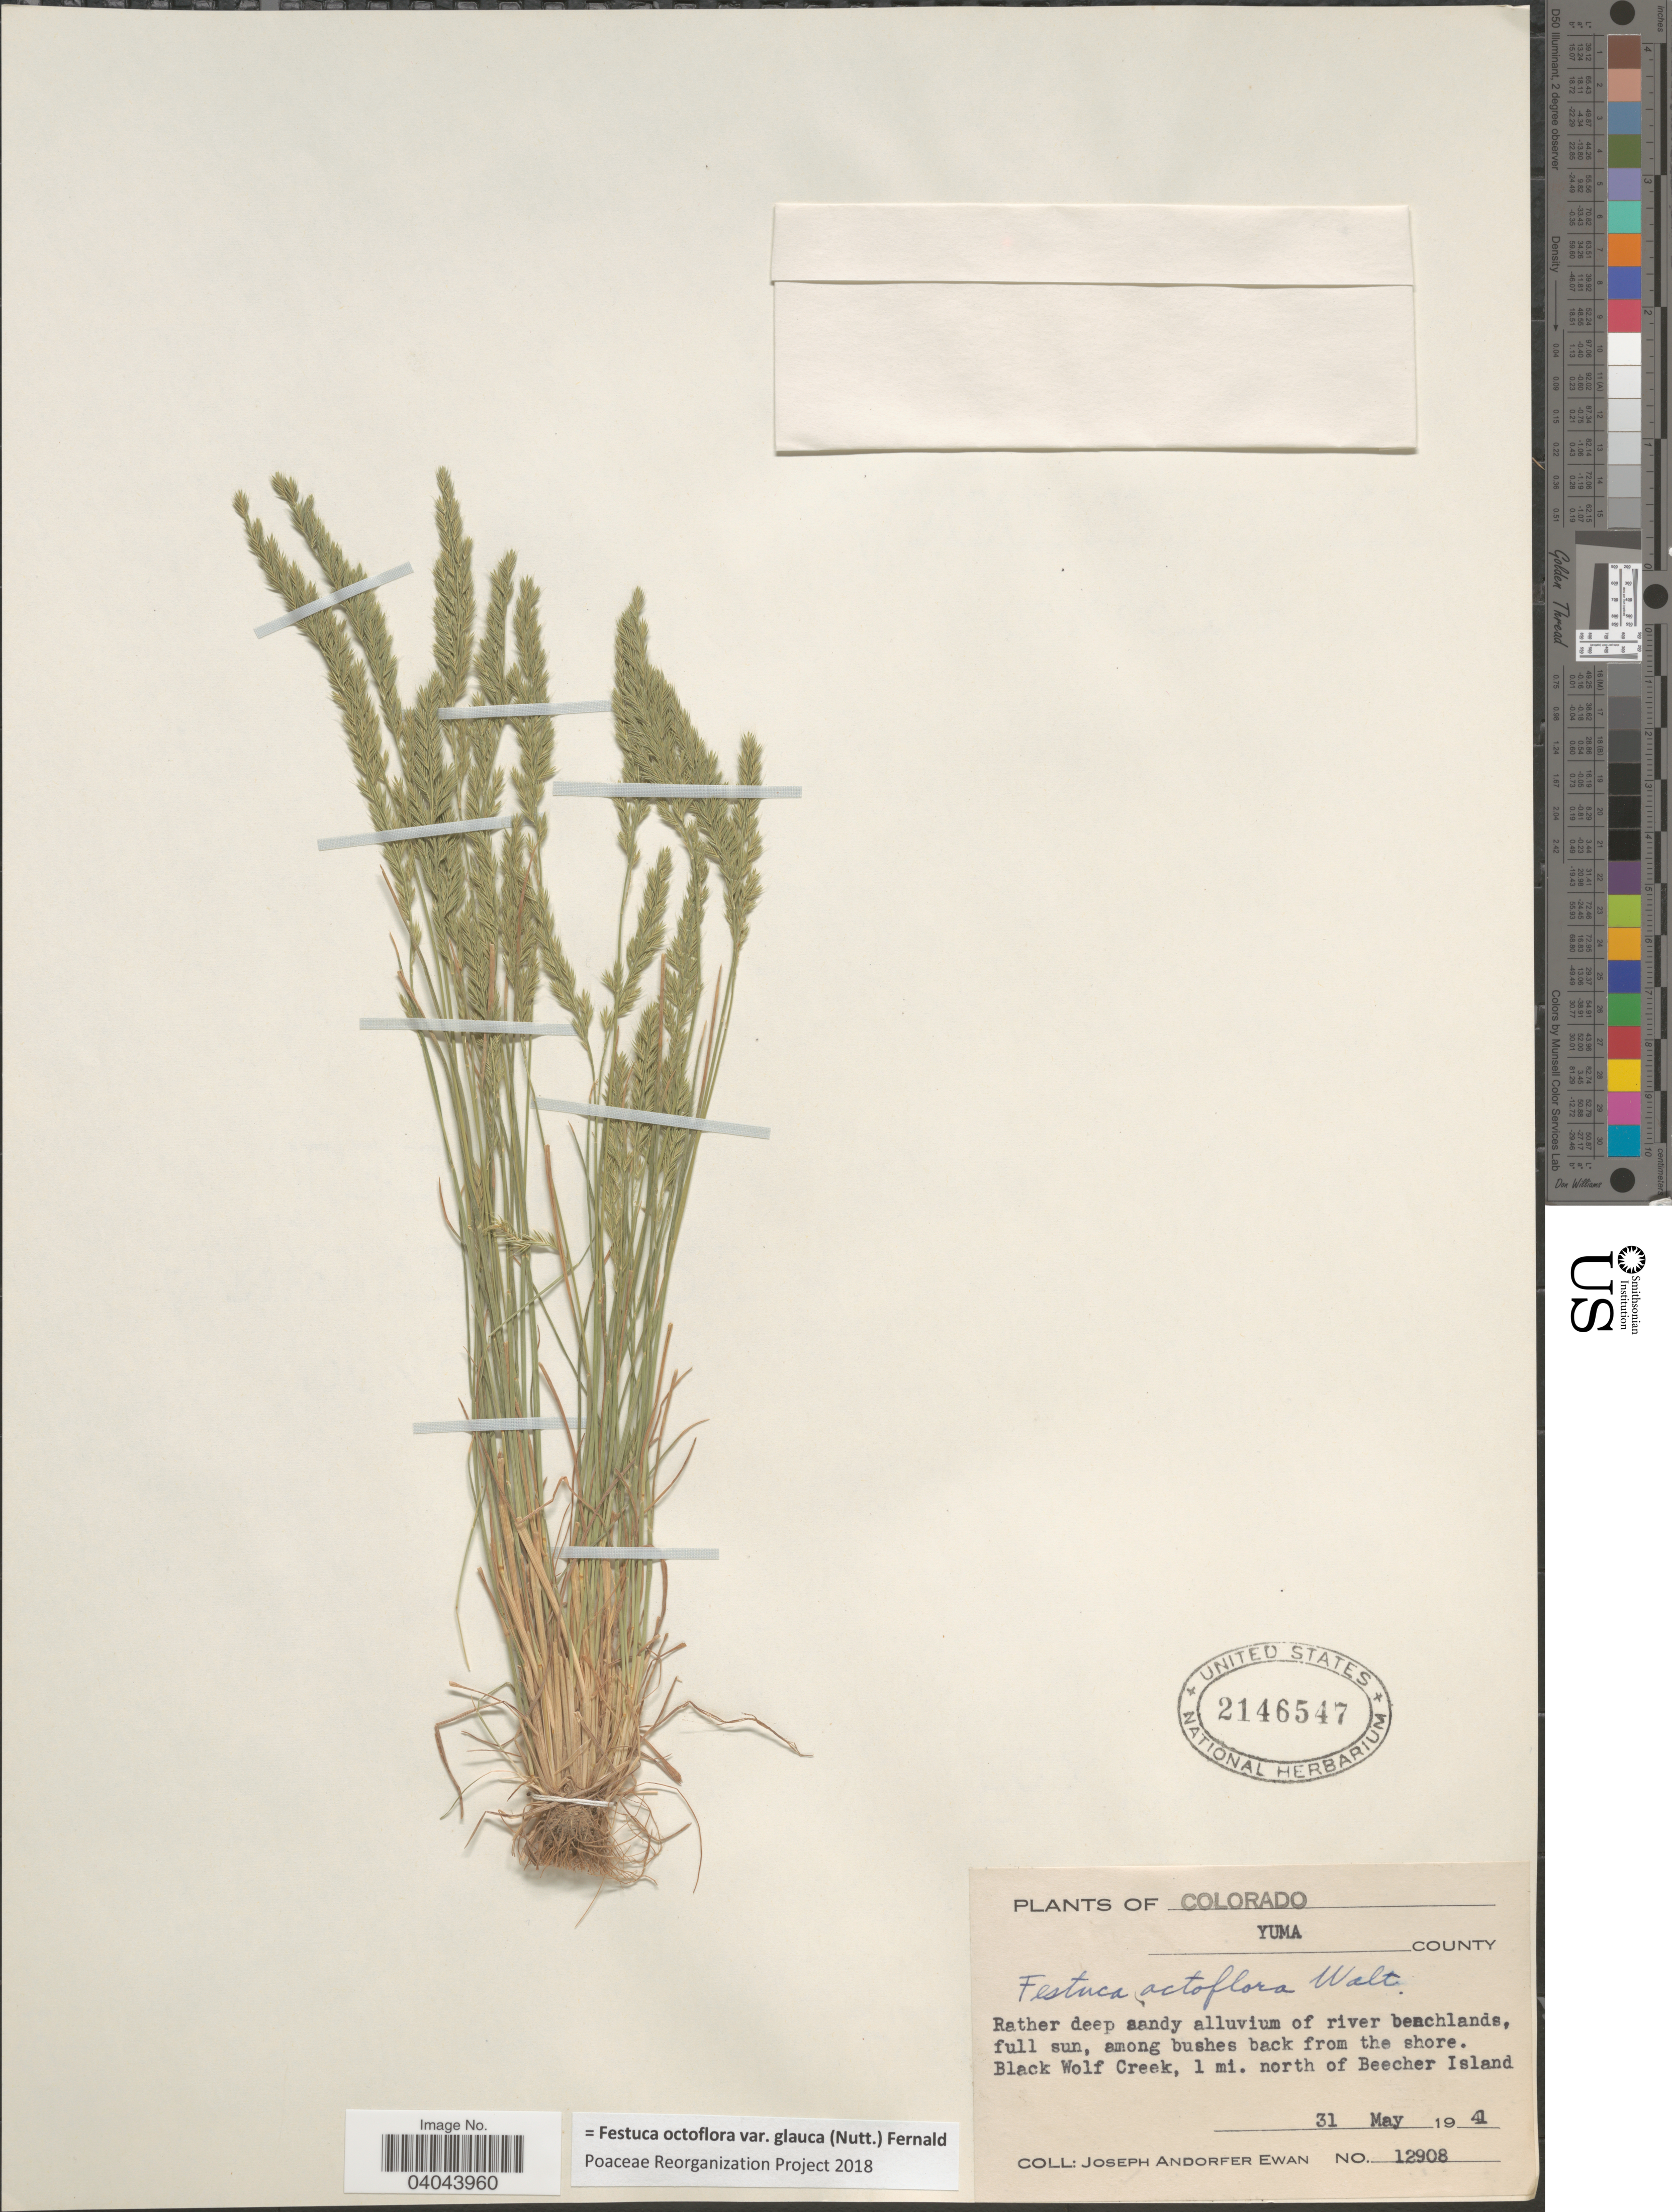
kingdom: Plantae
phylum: Tracheophyta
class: Liliopsida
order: Poales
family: Poaceae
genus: Festuca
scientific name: Festuca octoflora var. glauca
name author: (Nutt.) Fernald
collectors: J. A. Ewan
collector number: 12908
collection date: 1941-05-31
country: United States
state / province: Colorado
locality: Yuma County. Black Wolf Creek, 1 mi. north of Beecher Island.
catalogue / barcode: US 2146547